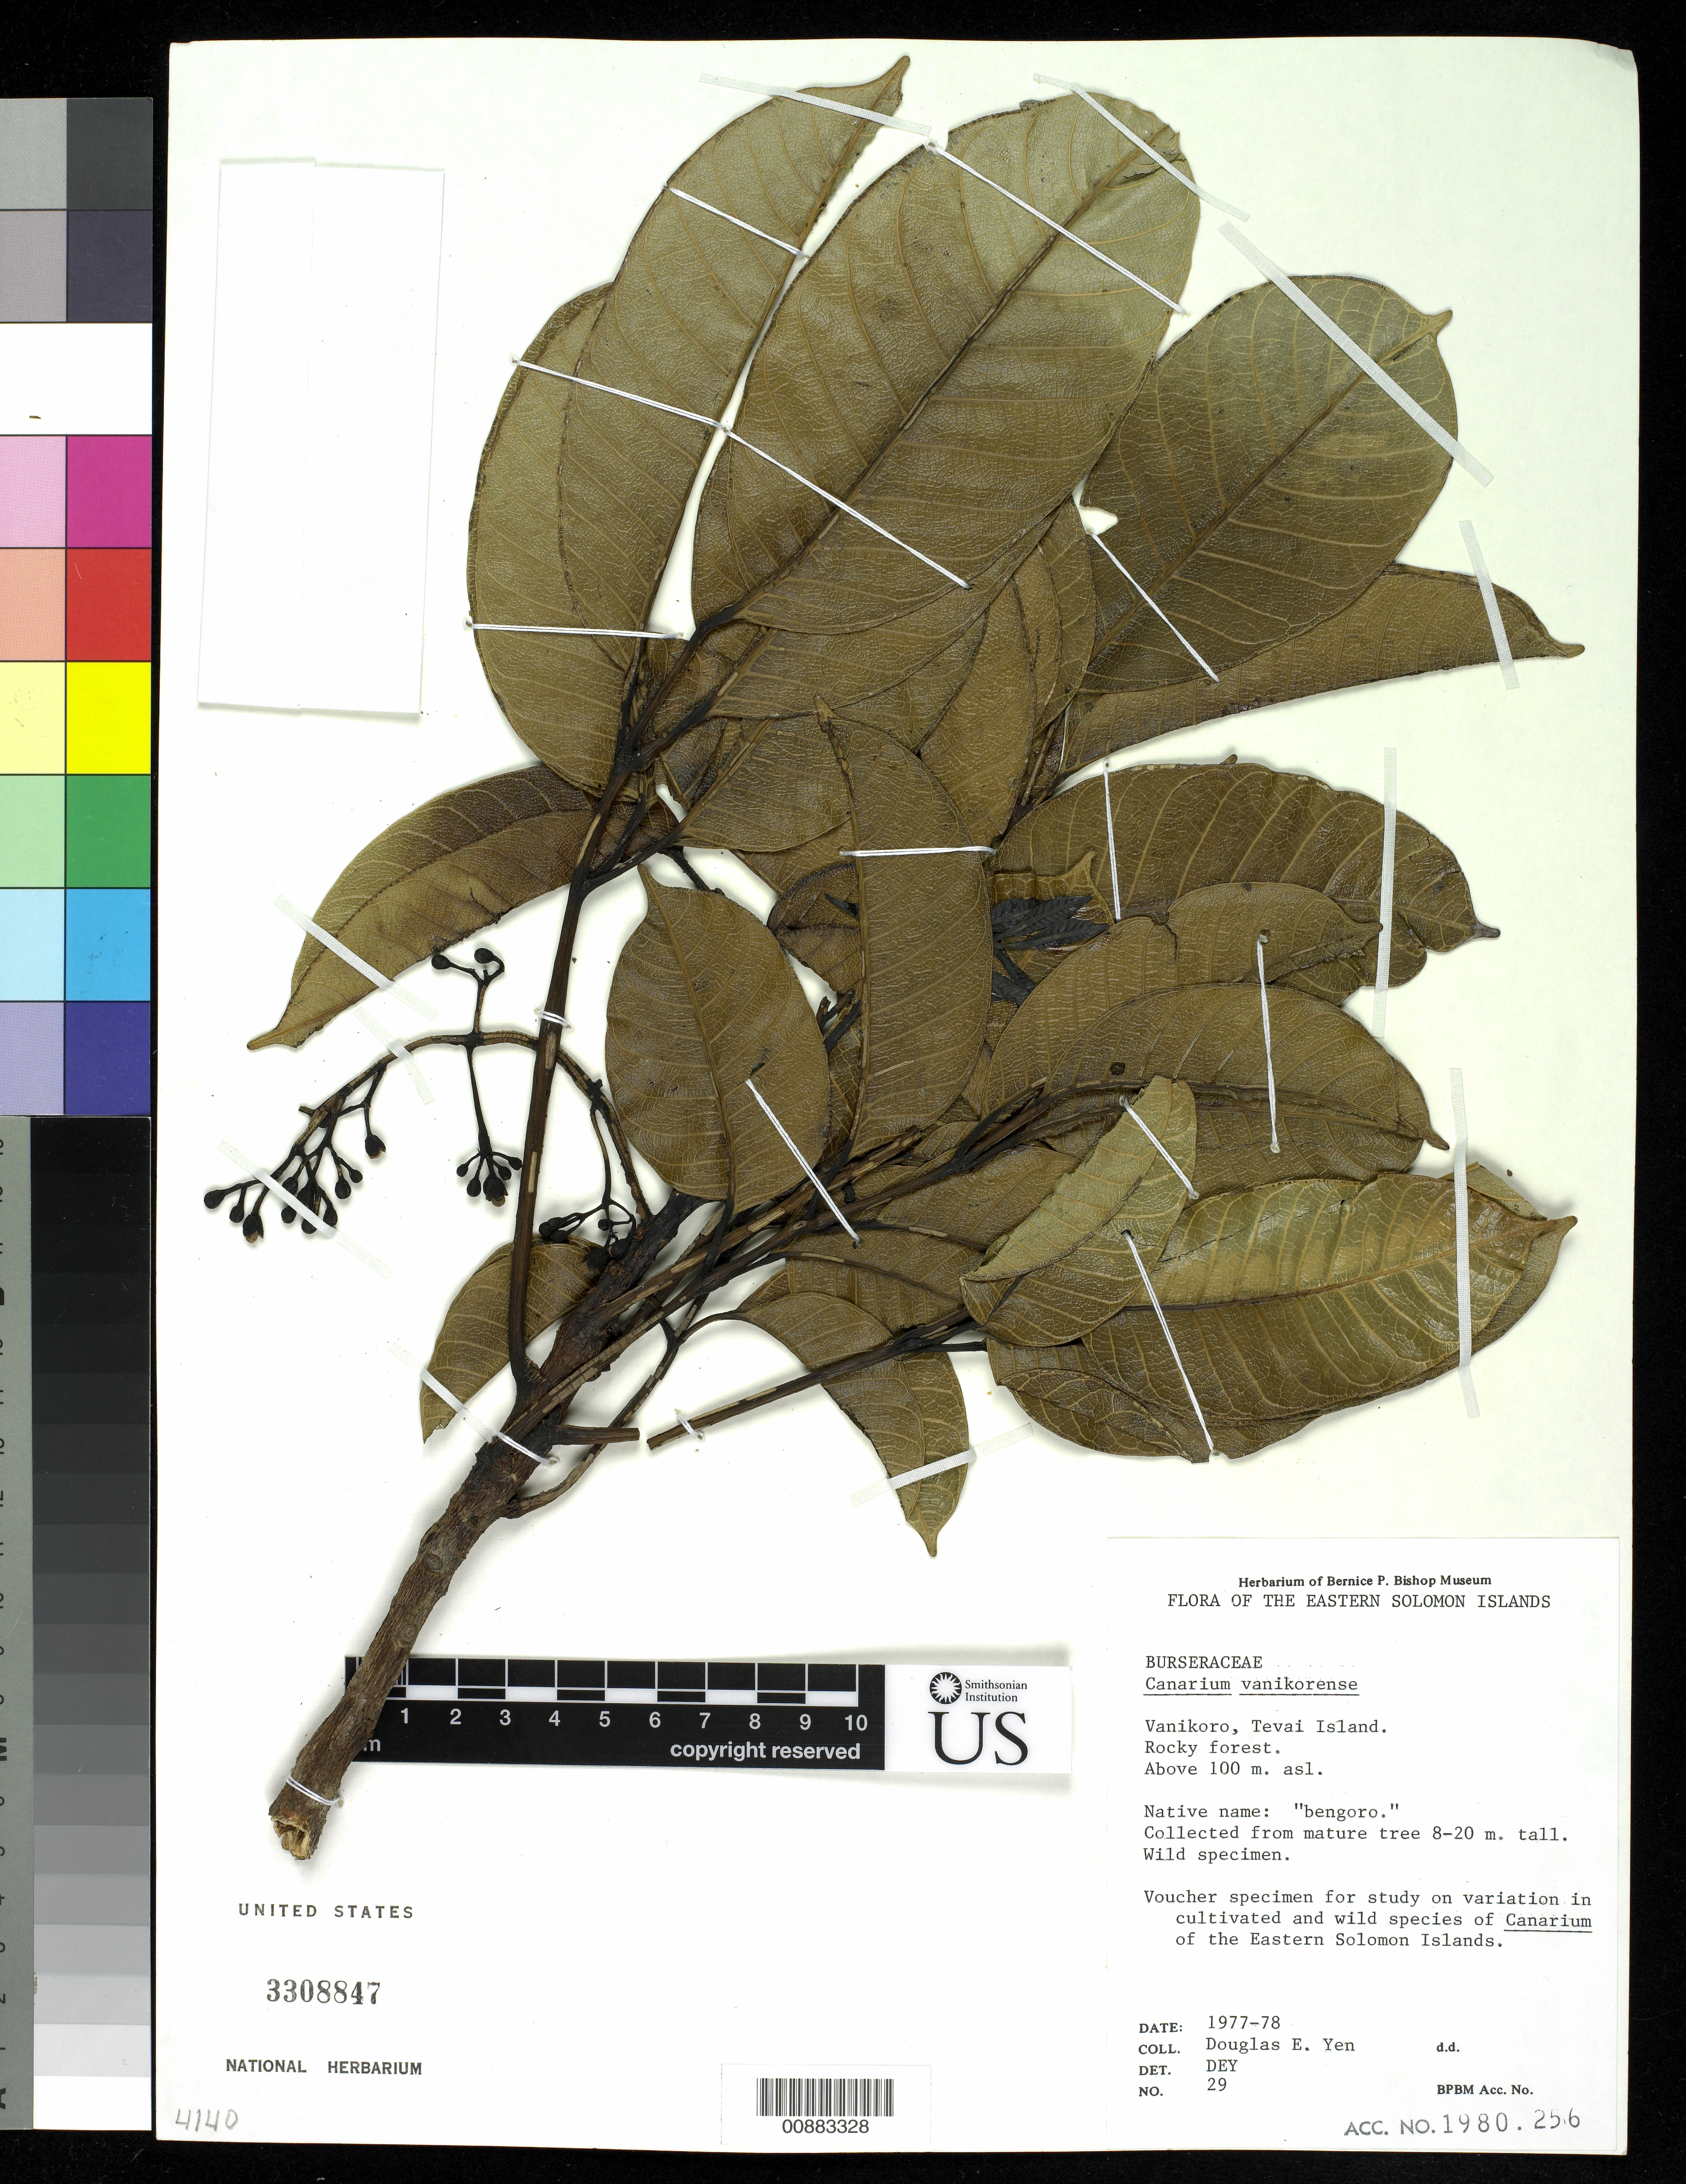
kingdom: Plantae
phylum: Tracheophyta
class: Magnoliopsida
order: Sapindales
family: Burseraceae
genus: Canarium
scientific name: Canarium vanikoroense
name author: Leenh.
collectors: D. Yen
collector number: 29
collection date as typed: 1977 to 1978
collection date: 1977/1978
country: Solomon Islands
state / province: Temotu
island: Te Anu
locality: Eastern Solomon Islands, Vanikoro. Tevai I. [= Te Anu]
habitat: Rocky forest.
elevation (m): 100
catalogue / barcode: US 3308847